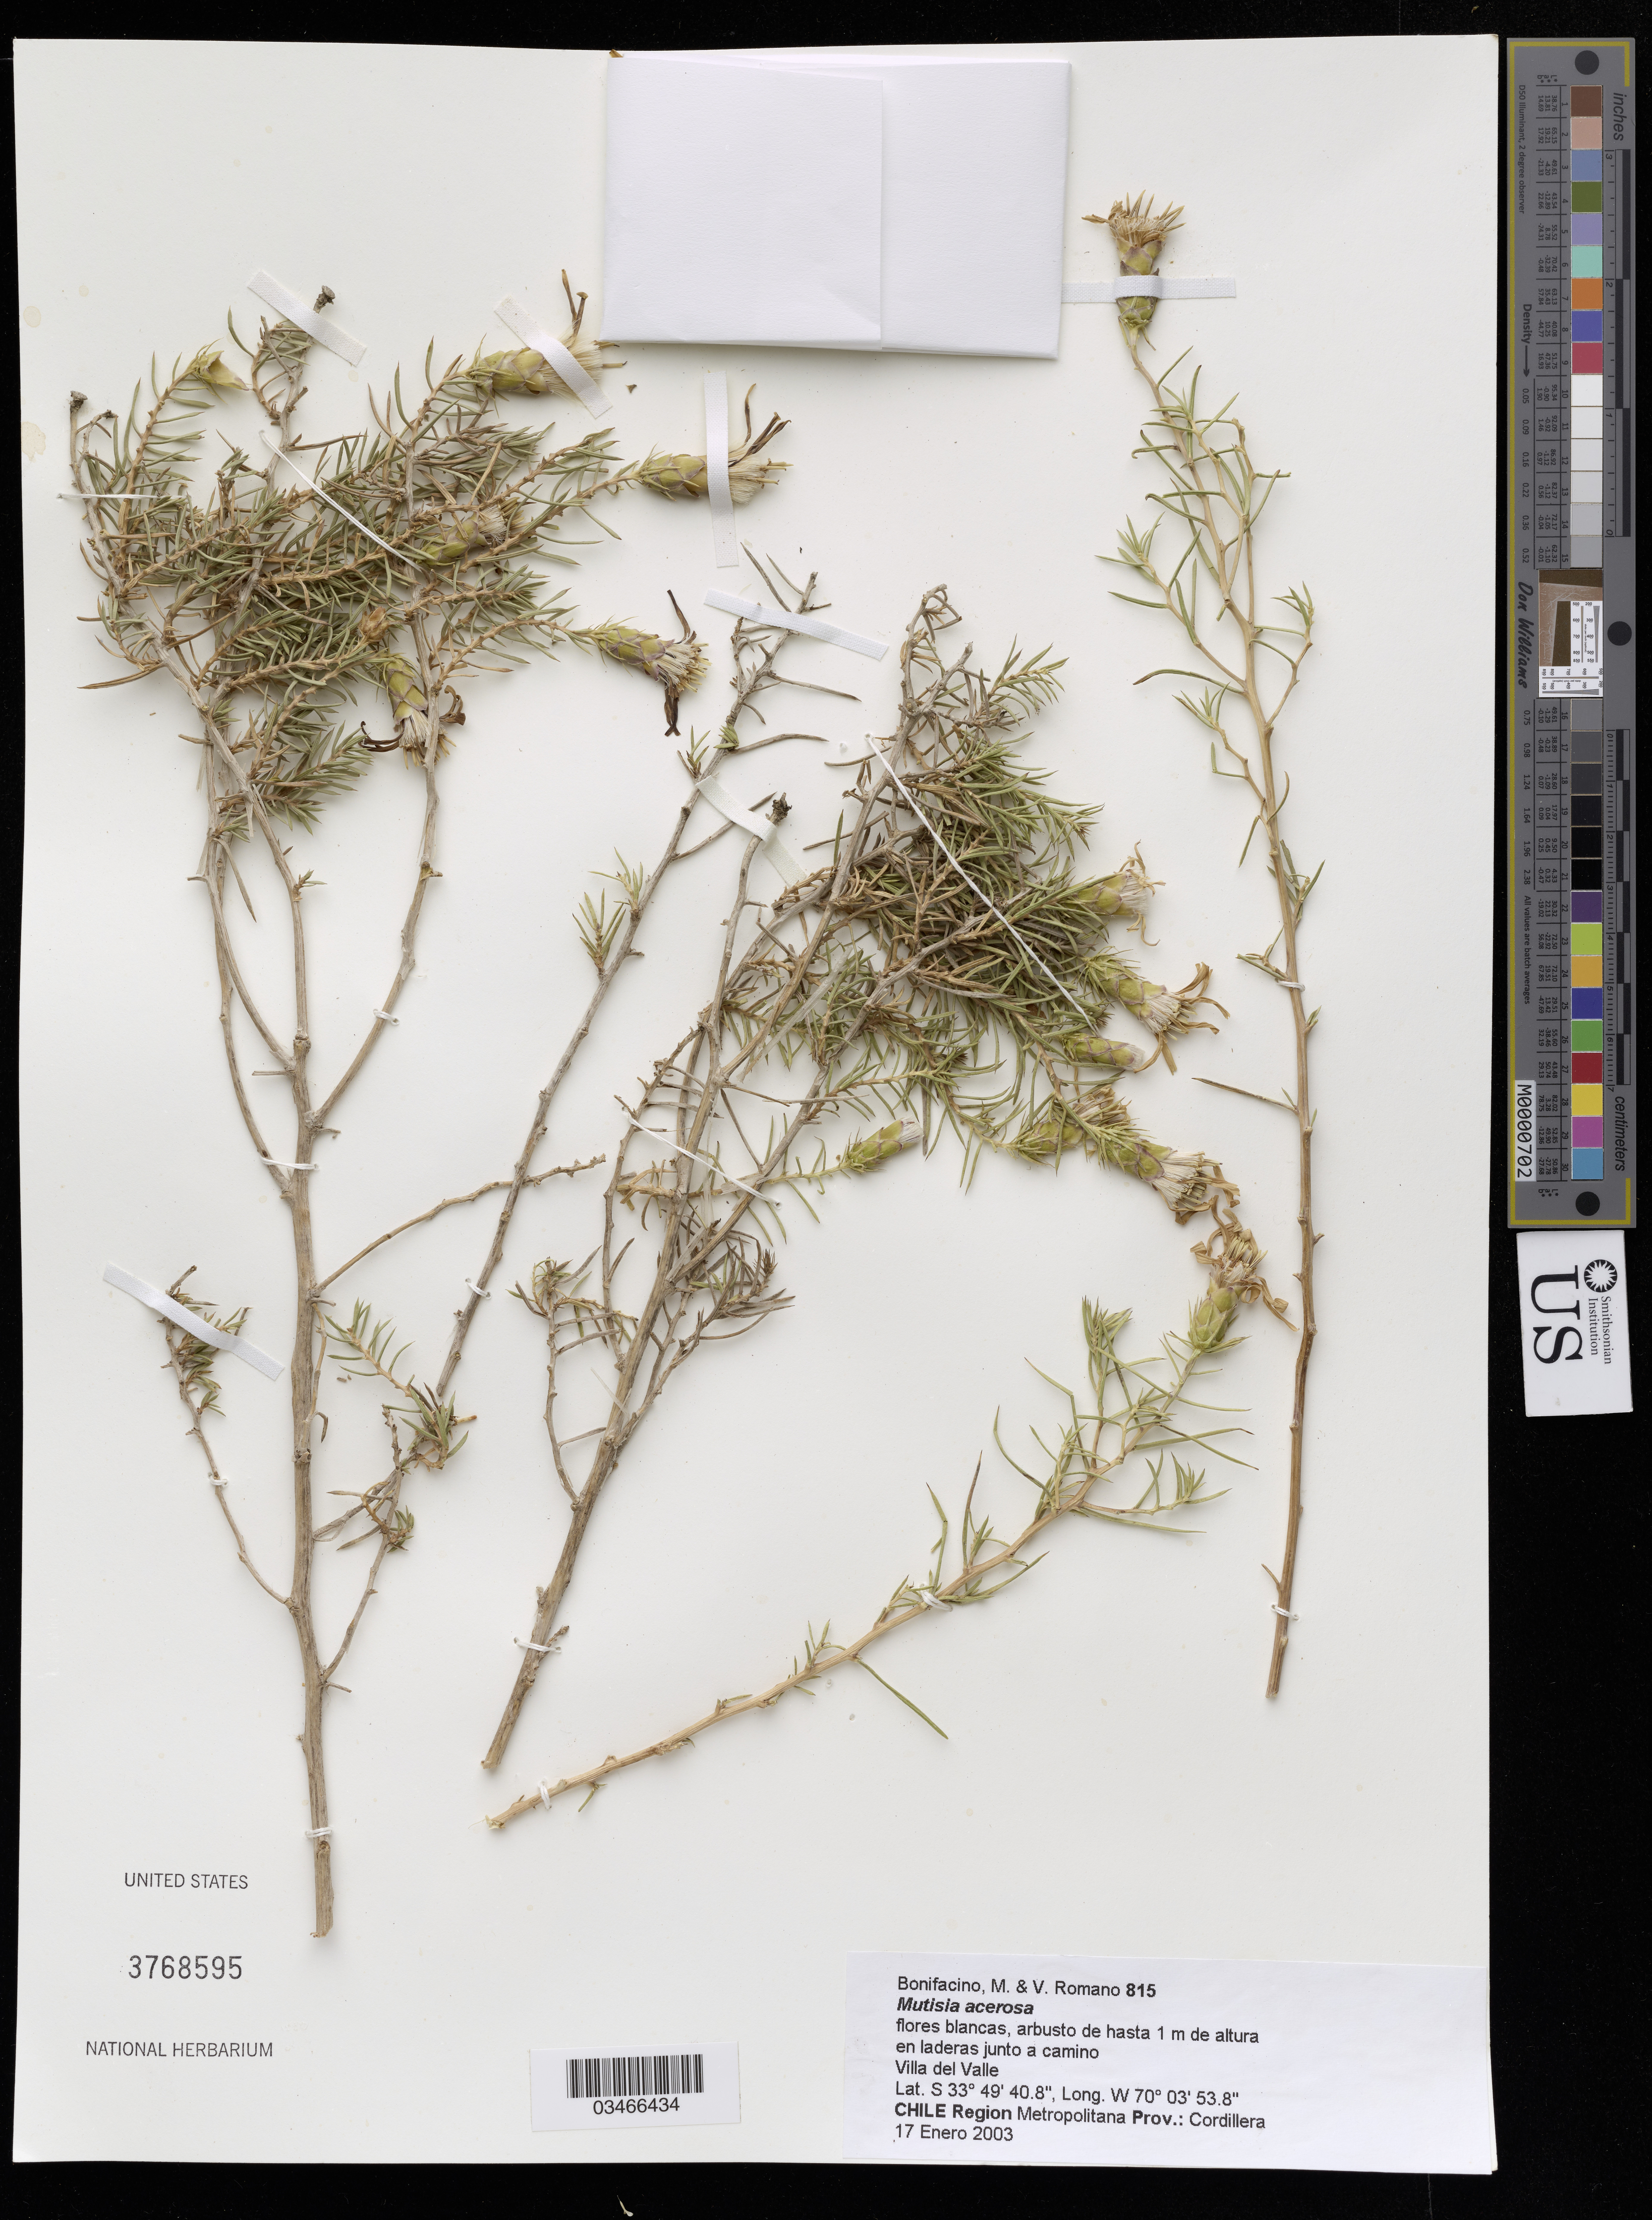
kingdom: Plantae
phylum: Tracheophyta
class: Magnoliopsida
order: Asterales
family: Asteraceae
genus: Mutisia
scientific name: Mutisia acerosa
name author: Poepp. ex Less.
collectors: M. M. Bonifacino & V. Romano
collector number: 815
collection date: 2003-01-17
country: Chile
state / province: Región Metropolitana (RM)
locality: Prov.: Cordillera.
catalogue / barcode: US 3768595